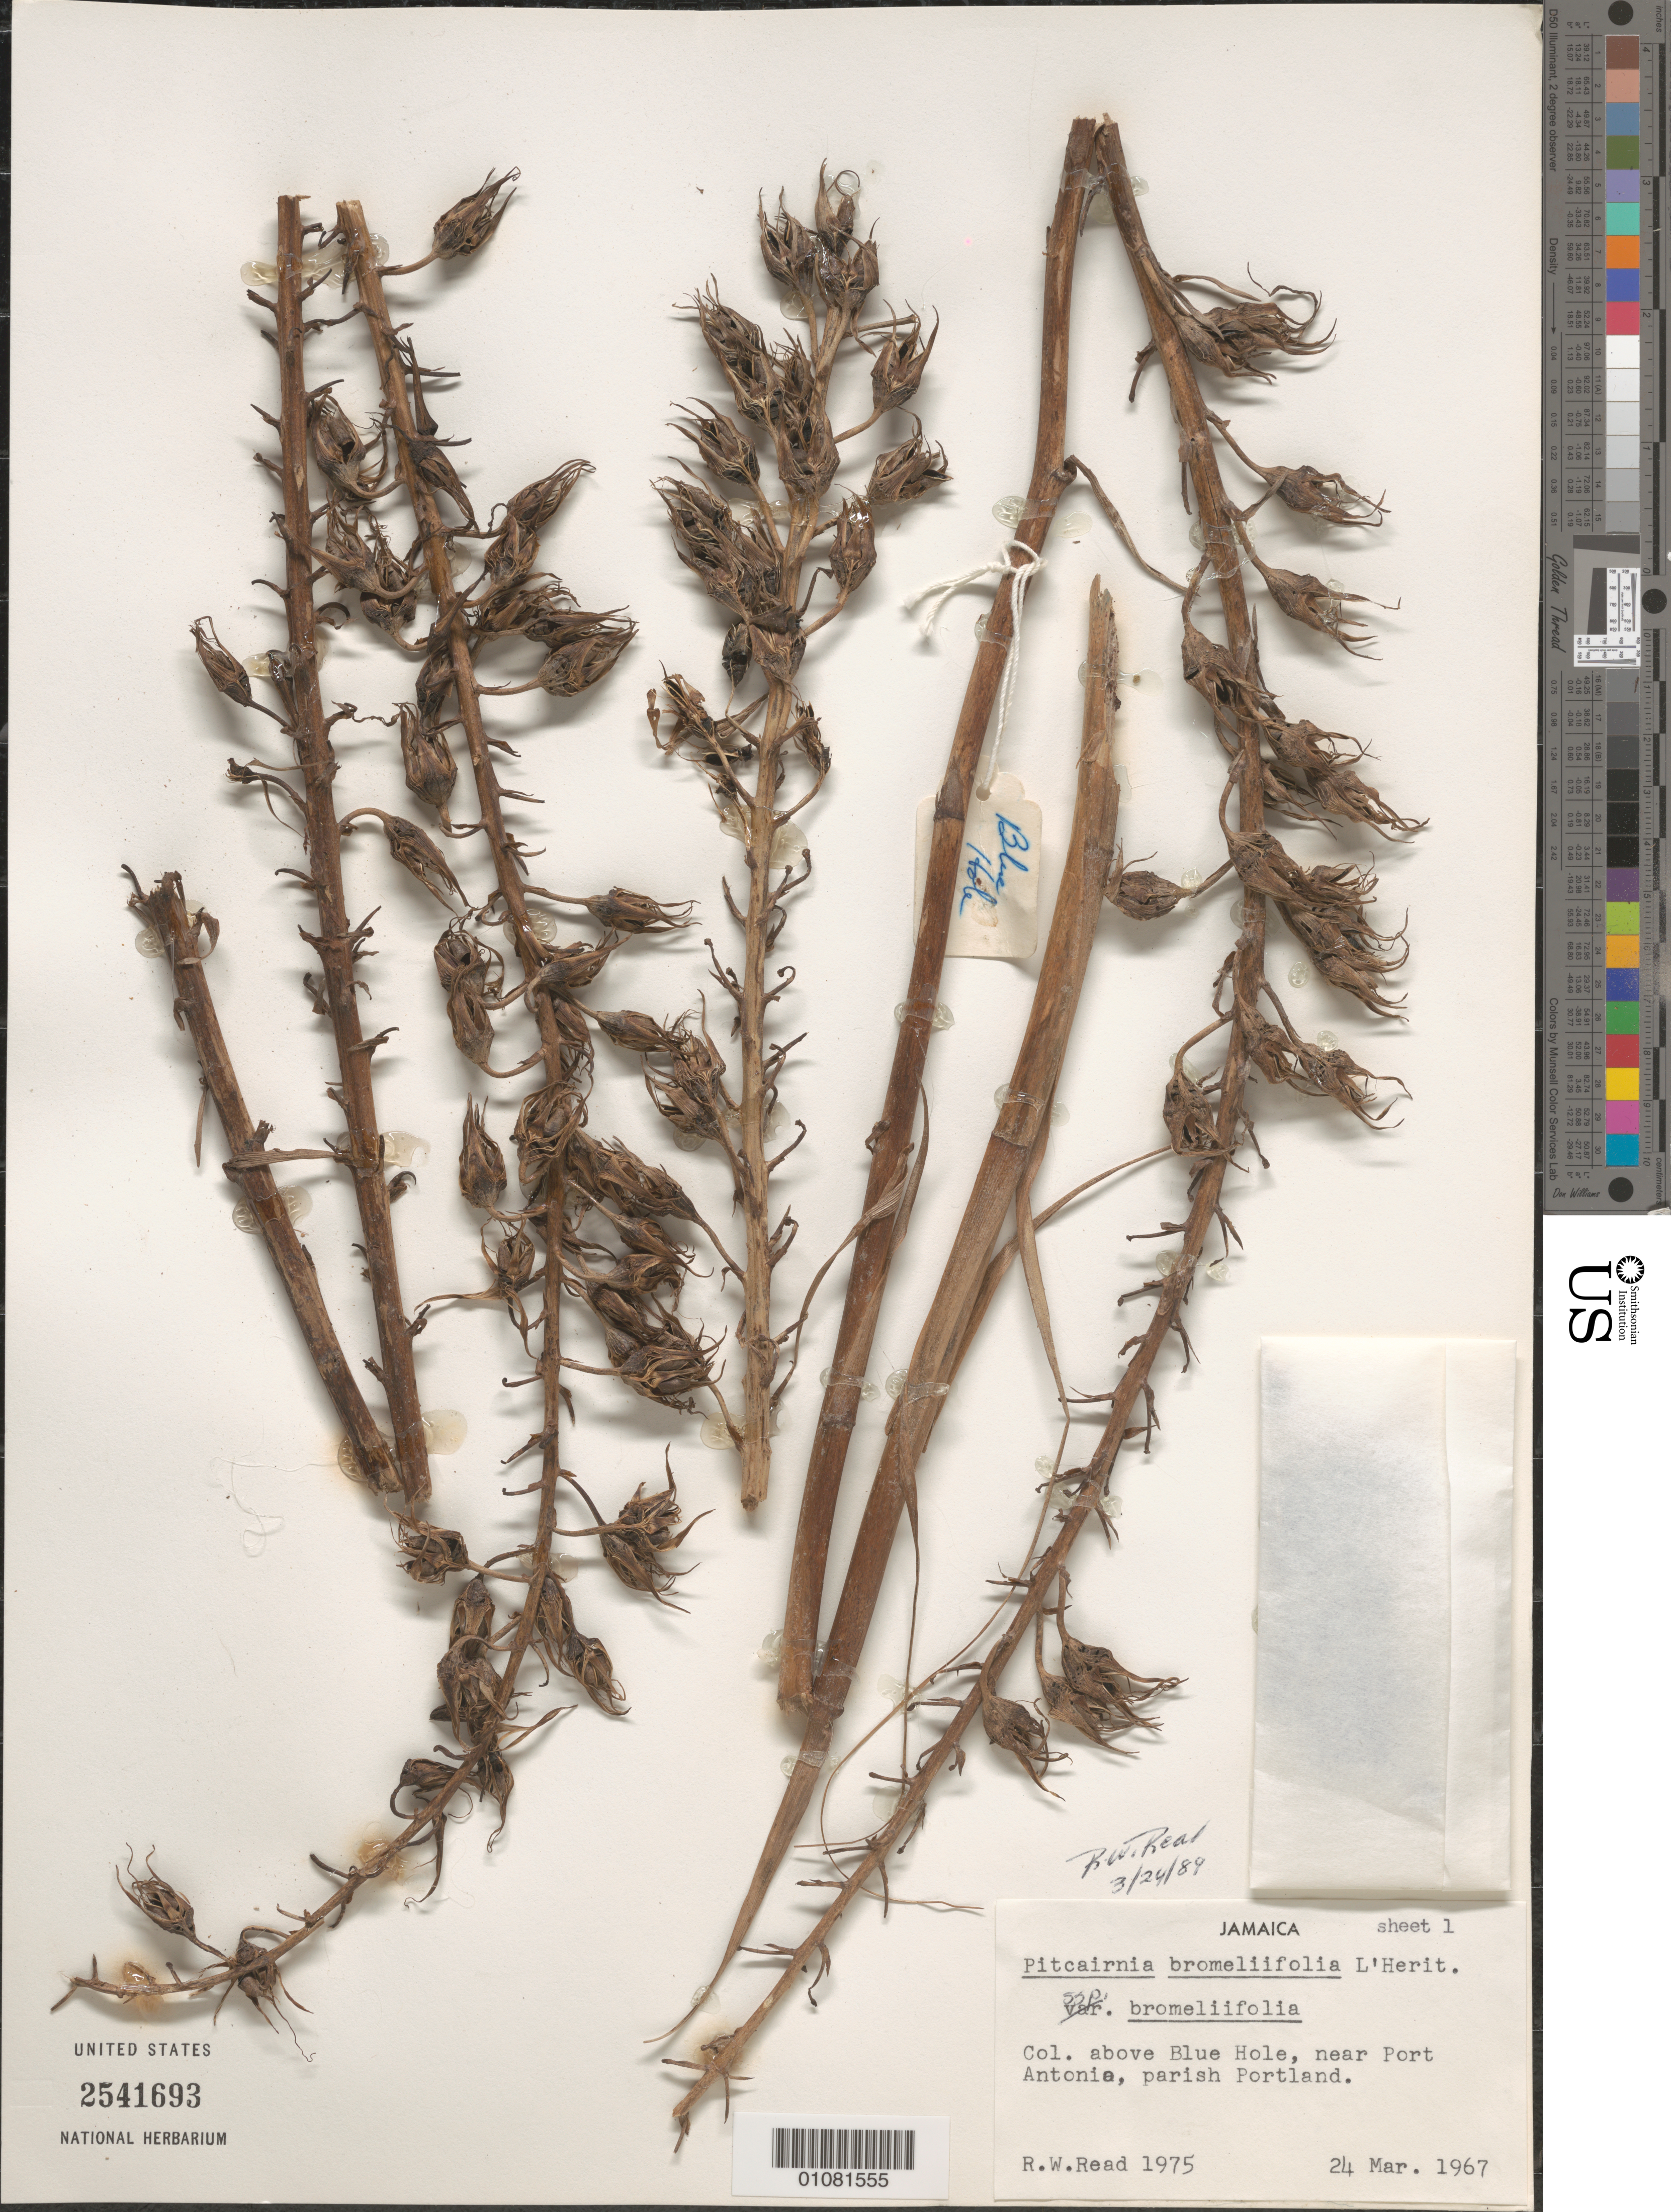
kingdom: Plantae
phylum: Tracheophyta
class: Liliopsida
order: Poales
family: Bromeliaceae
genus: Pitcairnia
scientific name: Pitcairnia bromeliifolia var. bromeliifolia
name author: L'Hér.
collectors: R. W. Read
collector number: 1975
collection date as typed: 24 Mar 1967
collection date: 1967-03-24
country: Jamaica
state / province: Portland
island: Jamaica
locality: Above Blue Hole, near Port Antonia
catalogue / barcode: US 2541693